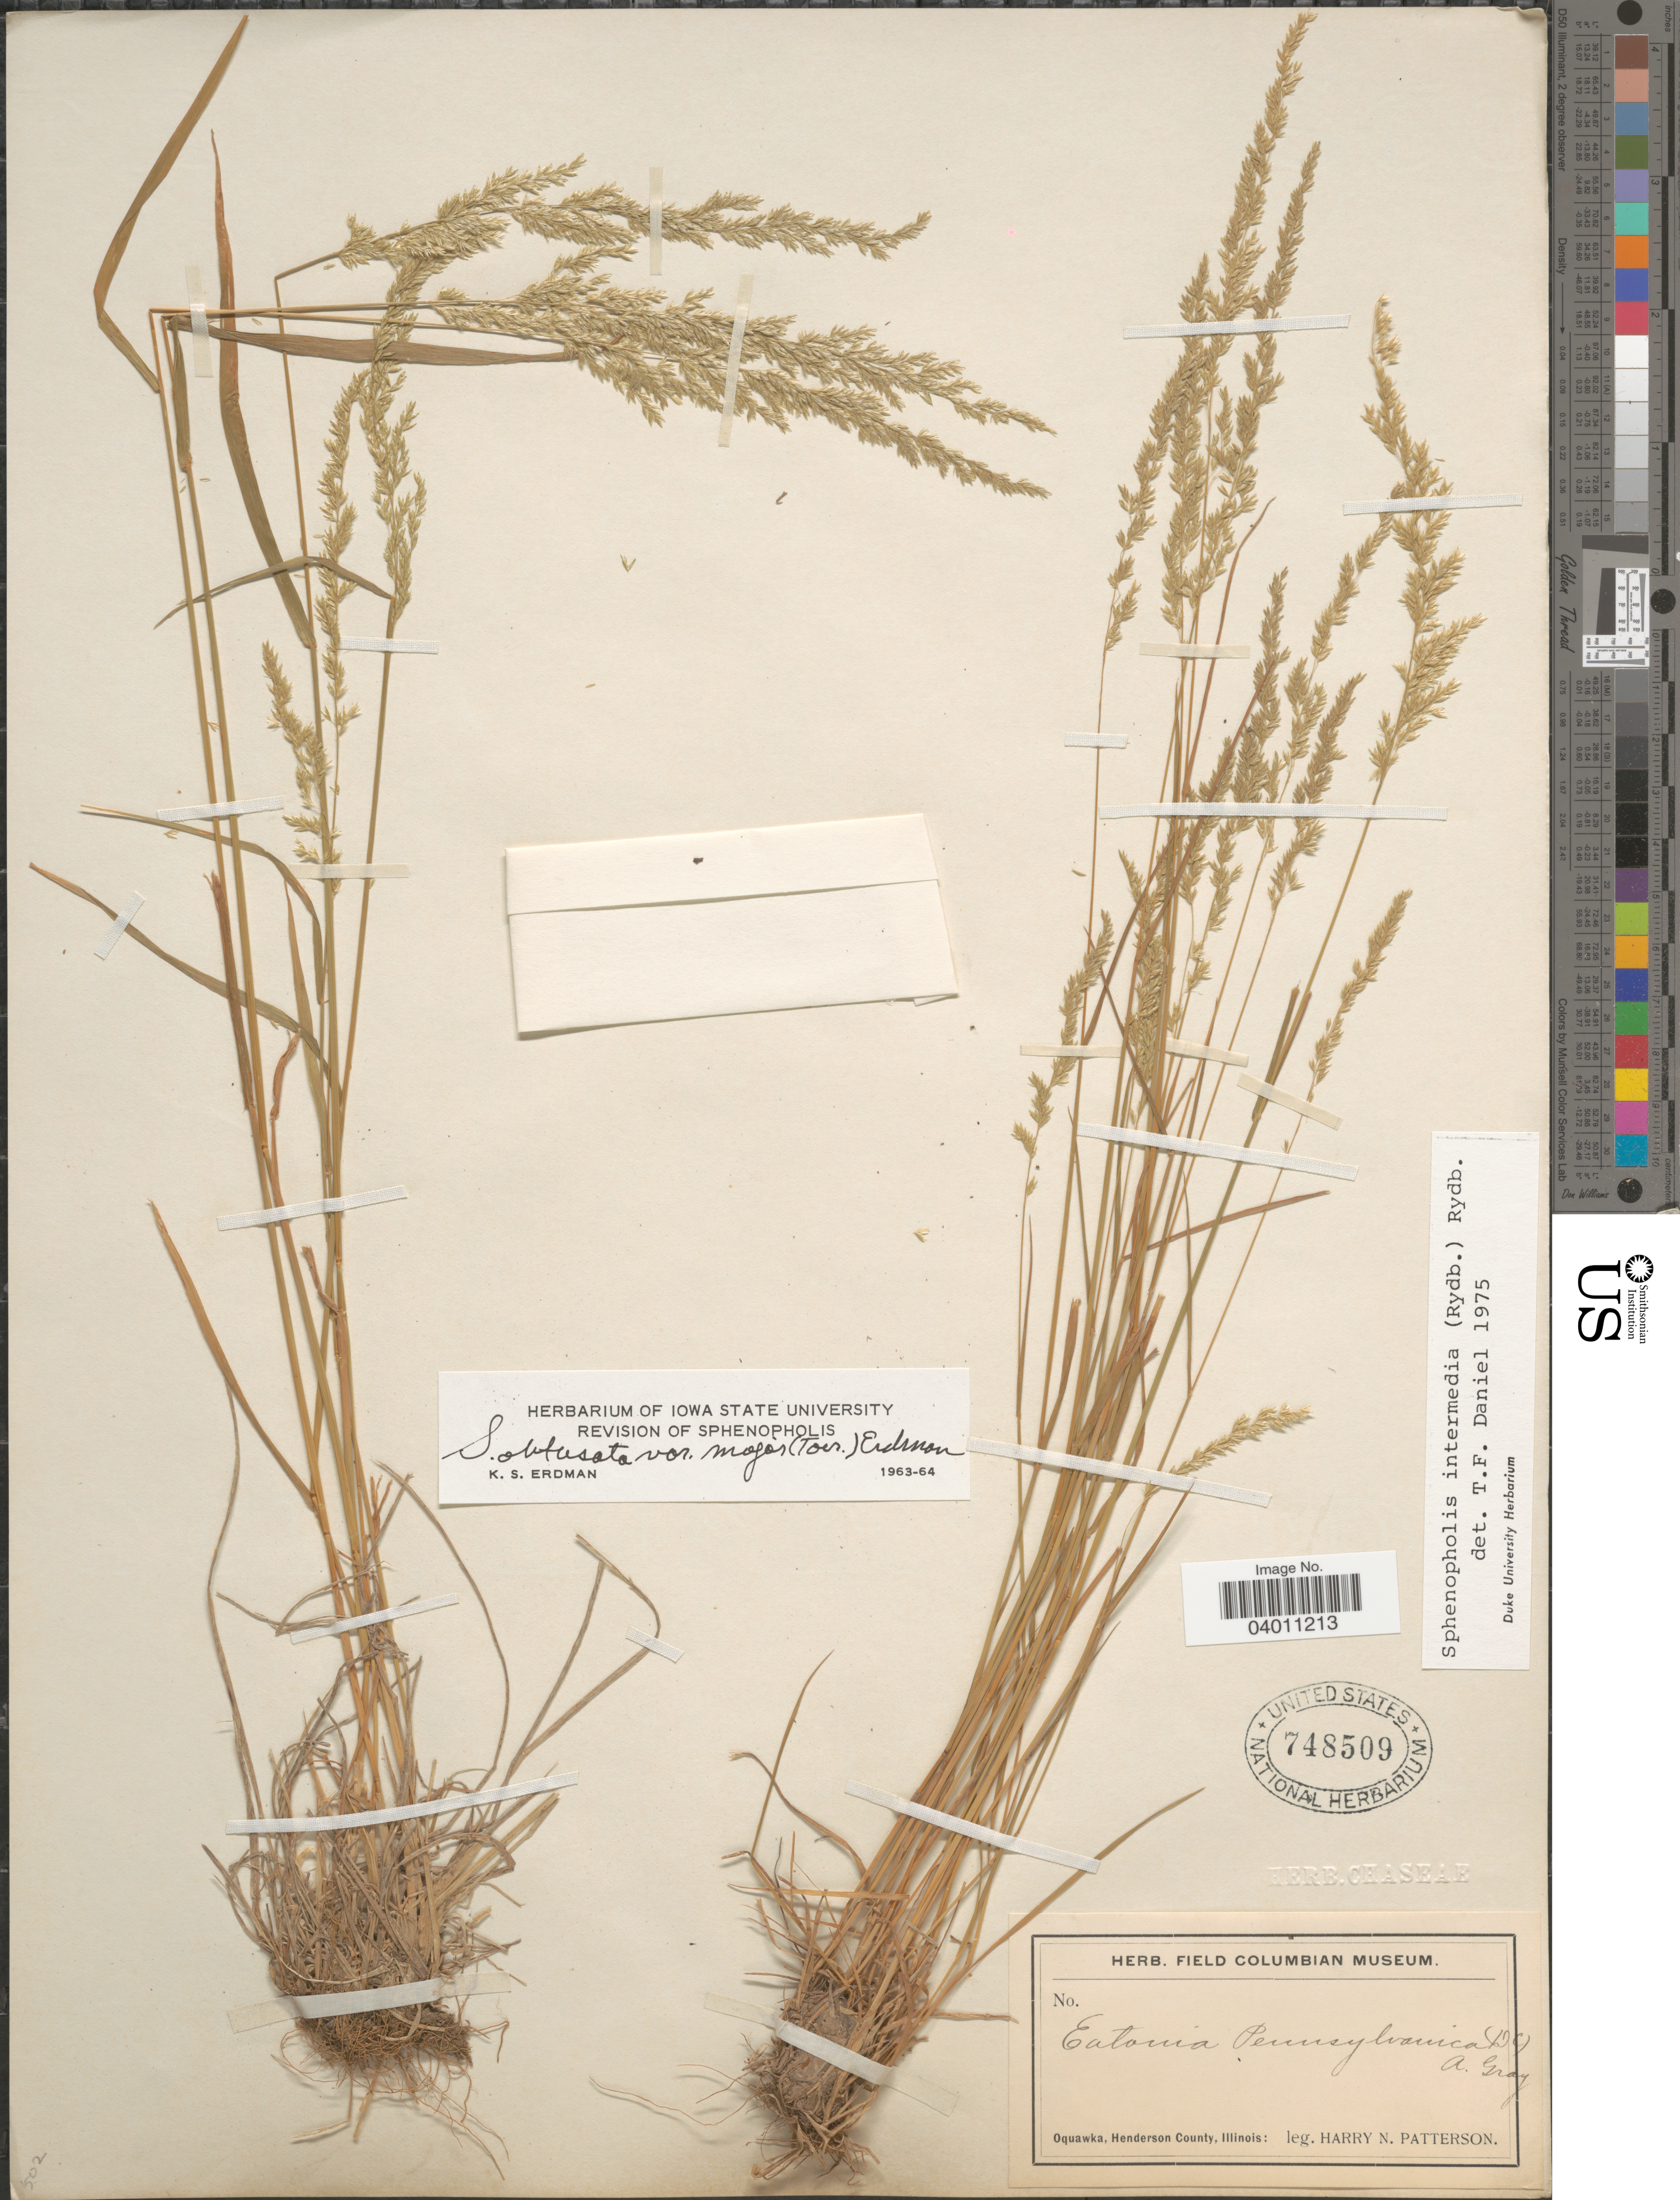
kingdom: Plantae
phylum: Tracheophyta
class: Liliopsida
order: Poales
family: Poaceae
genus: Sphenopholis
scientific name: Sphenopholis intermedia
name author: (Rydb.) Rydb.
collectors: H. N. Patterson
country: United States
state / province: Illinois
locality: Oquawka, Henderson County.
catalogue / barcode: US 748509